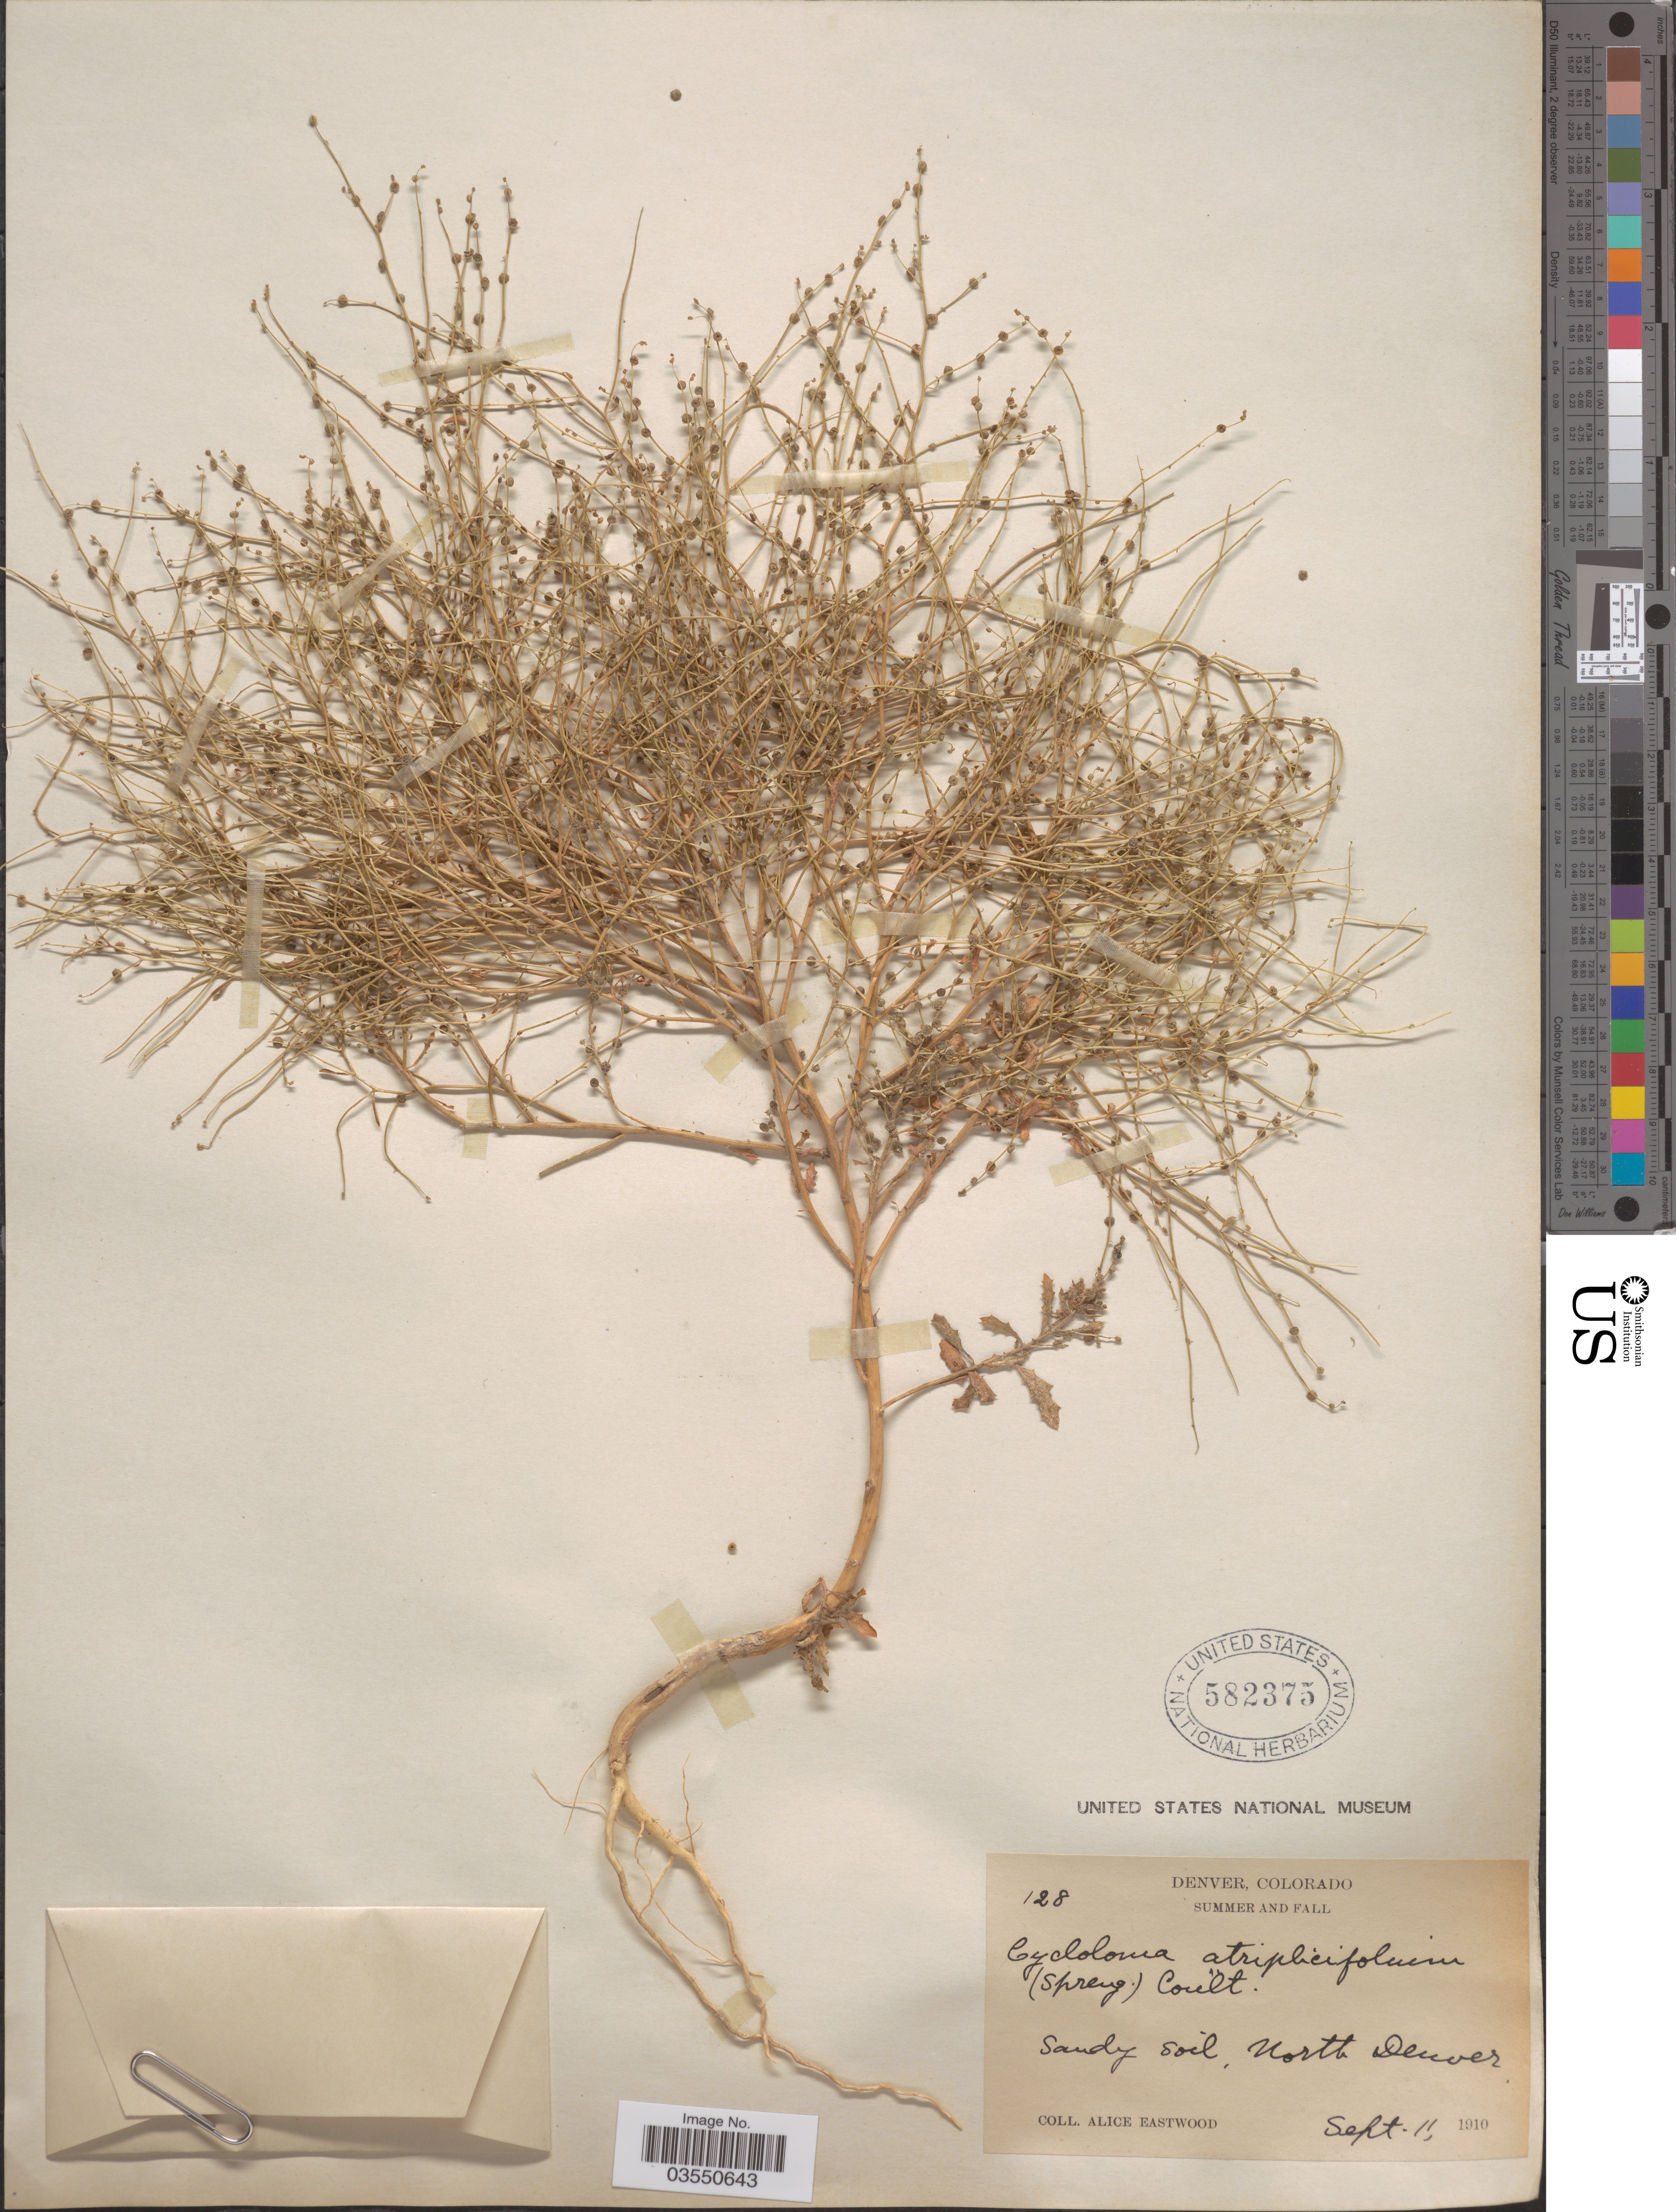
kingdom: Plantae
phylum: Tracheophyta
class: Magnoliopsida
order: Caryophyllales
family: Amaranthaceae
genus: Dysphania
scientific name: Dysphania atriplicifolia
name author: (Spreng.) G. Kadereit et al.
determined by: U.S. National Herbarium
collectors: A. Eastwood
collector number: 128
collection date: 1910-09-11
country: United States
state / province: Colorado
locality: Denver. North Denver.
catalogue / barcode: US 582375